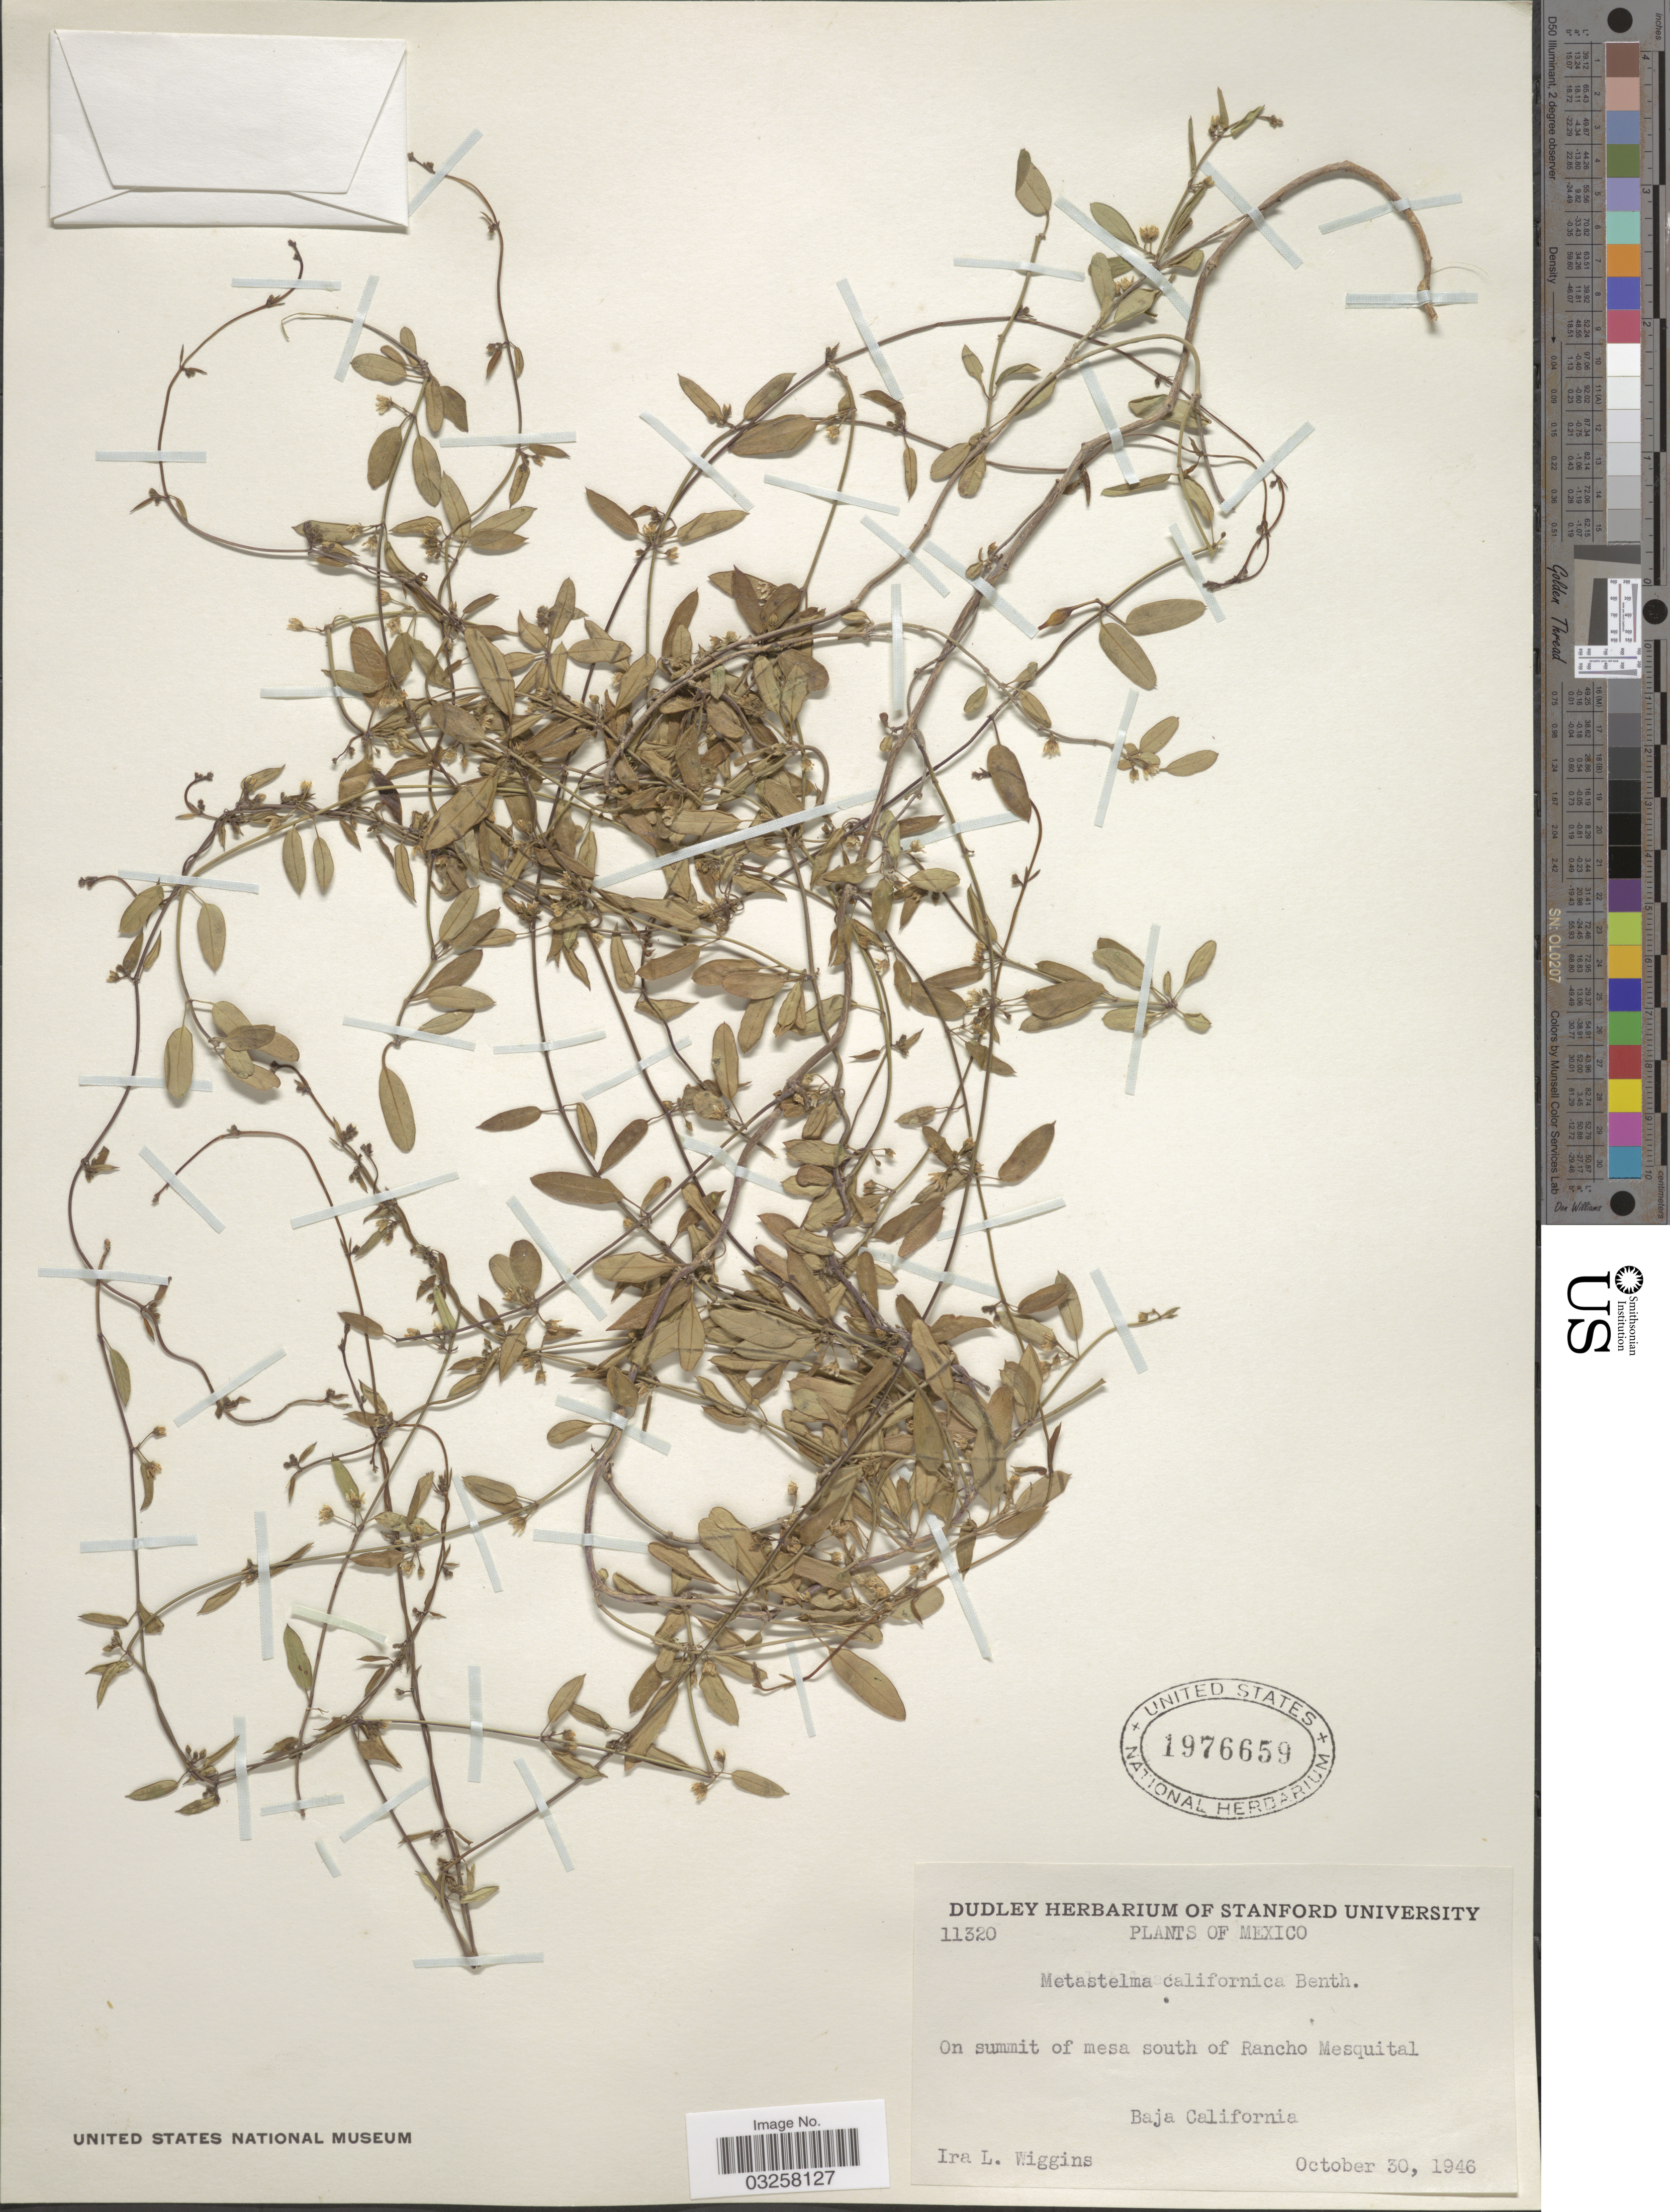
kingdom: Plantae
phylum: Tracheophyta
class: Magnoliopsida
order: Gentianales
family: Apocynaceae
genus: Metastelma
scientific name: Metastelma californicum subsp. californicum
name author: Benth.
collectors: I. L. Wiggins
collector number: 11320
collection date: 1946-10-30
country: Mexico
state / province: Baja California Norte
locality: On summit of mesa south of Rancho Mesquital.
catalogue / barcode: US 1976659